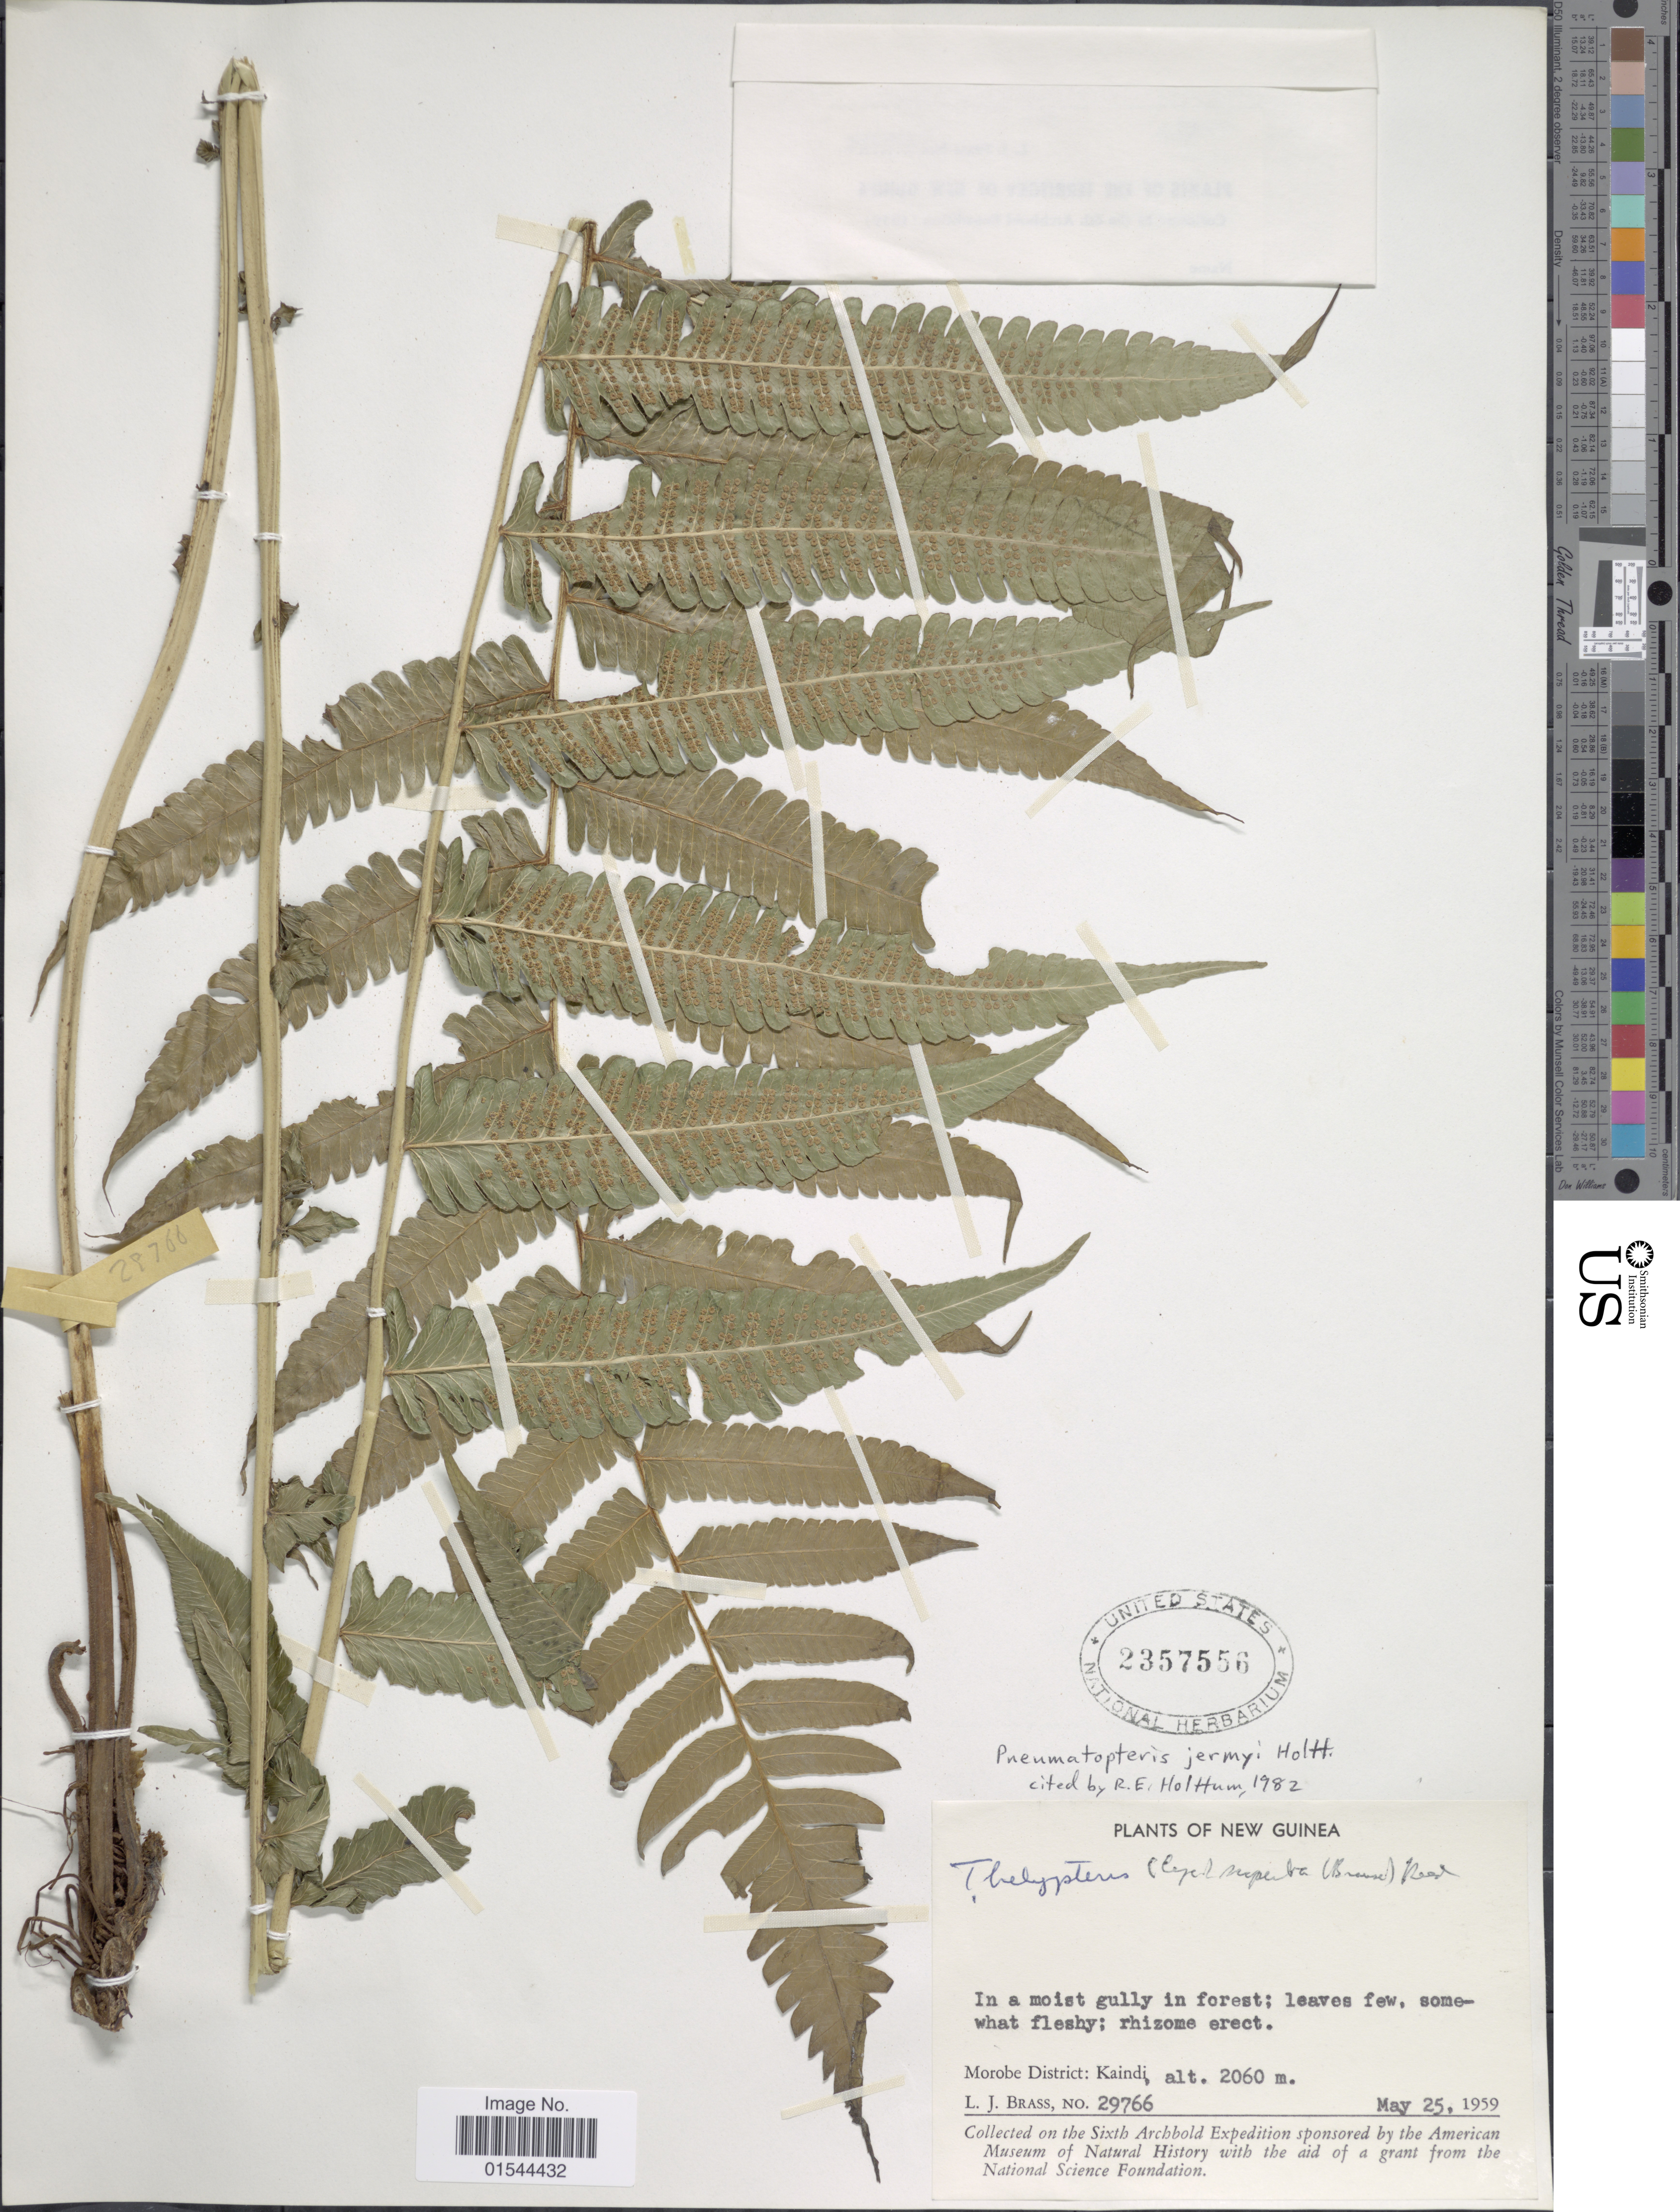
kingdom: Plantae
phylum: Tracheophyta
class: Polypodiopsida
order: Polypodiales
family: Thelypteridaceae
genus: Pneumatopteris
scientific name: Pneumatopteris jermyi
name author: Holttum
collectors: L. J. Brass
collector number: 29766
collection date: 1959-05-25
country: Papua New Guinea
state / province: Morobe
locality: New Guinea, Morobe District: Kaindi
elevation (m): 2060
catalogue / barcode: US 2357556